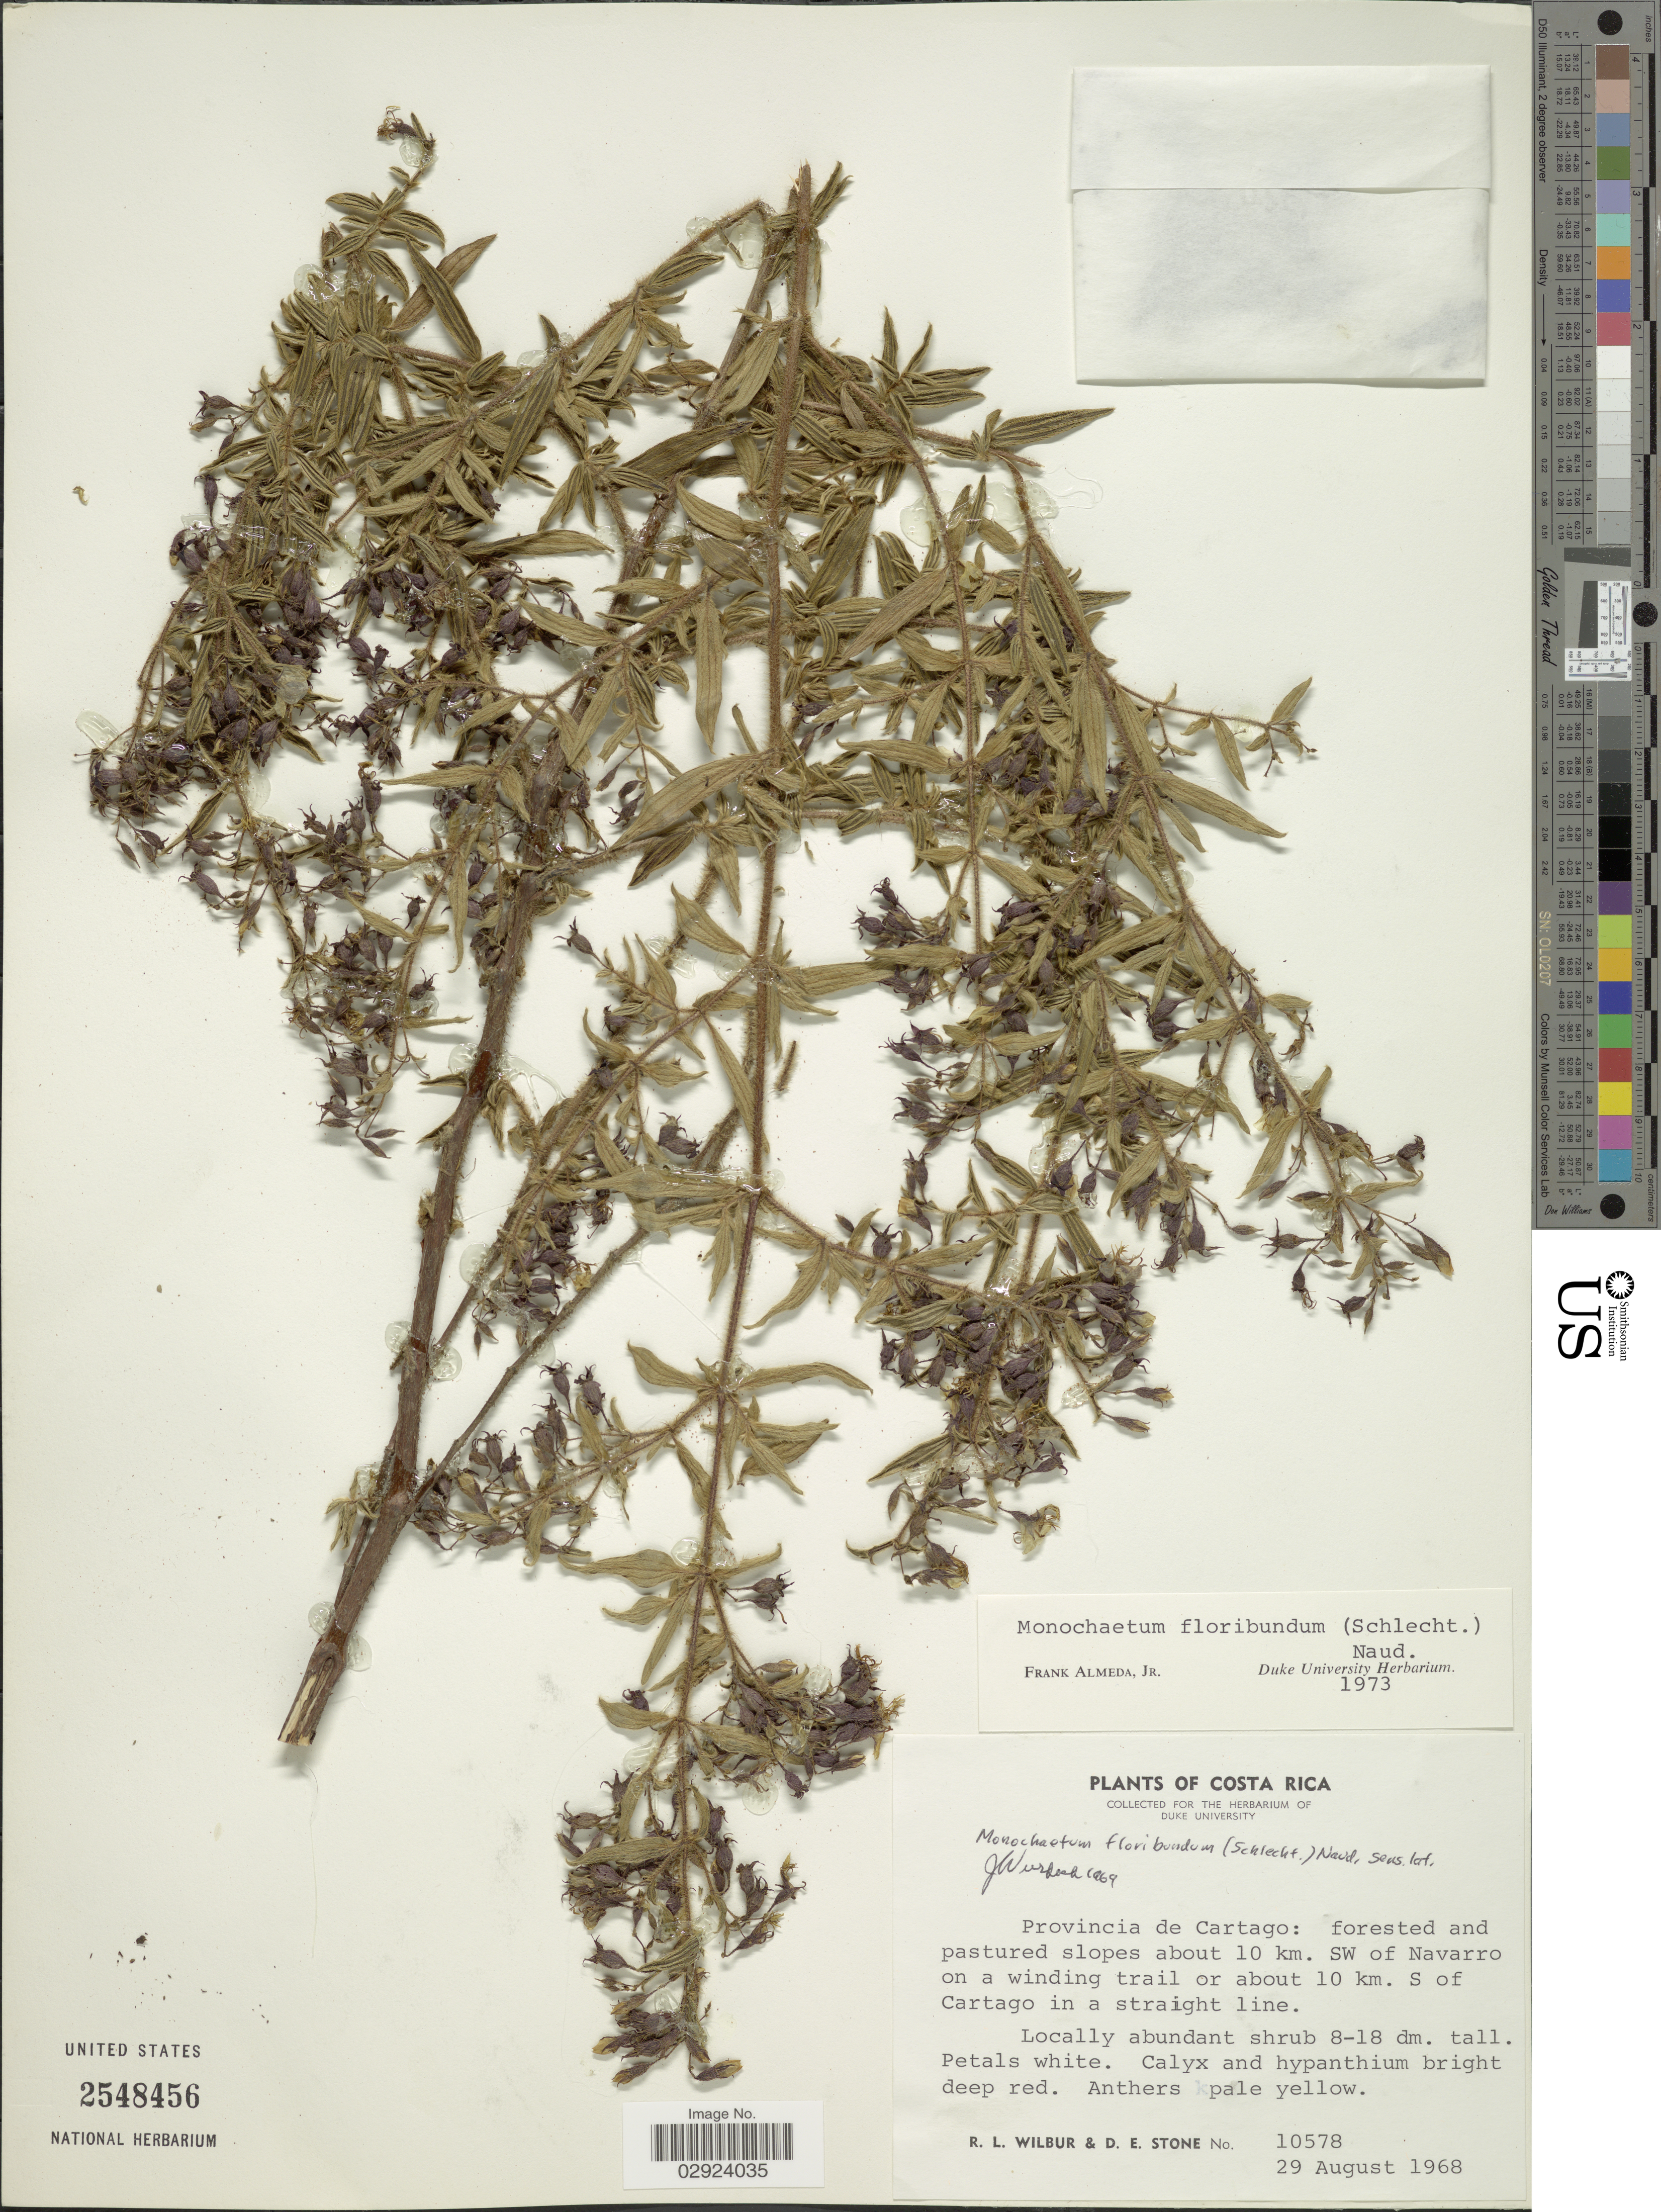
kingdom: Plantae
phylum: Tracheophyta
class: Magnoliopsida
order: Myrtales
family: Melastomataceae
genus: Monochaetum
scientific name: Monochaetum floribundum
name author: (Schltdl.) Naudin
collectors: R. L. Wilbur & D. E. Stone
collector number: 10578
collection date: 1968-08-29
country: Costa Rica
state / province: Cartago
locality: Forested and pastured slopes about 10 km. SW of Navarro on a winding trail or about 10 km. S of Cartago in a straight line.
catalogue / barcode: US 2548456